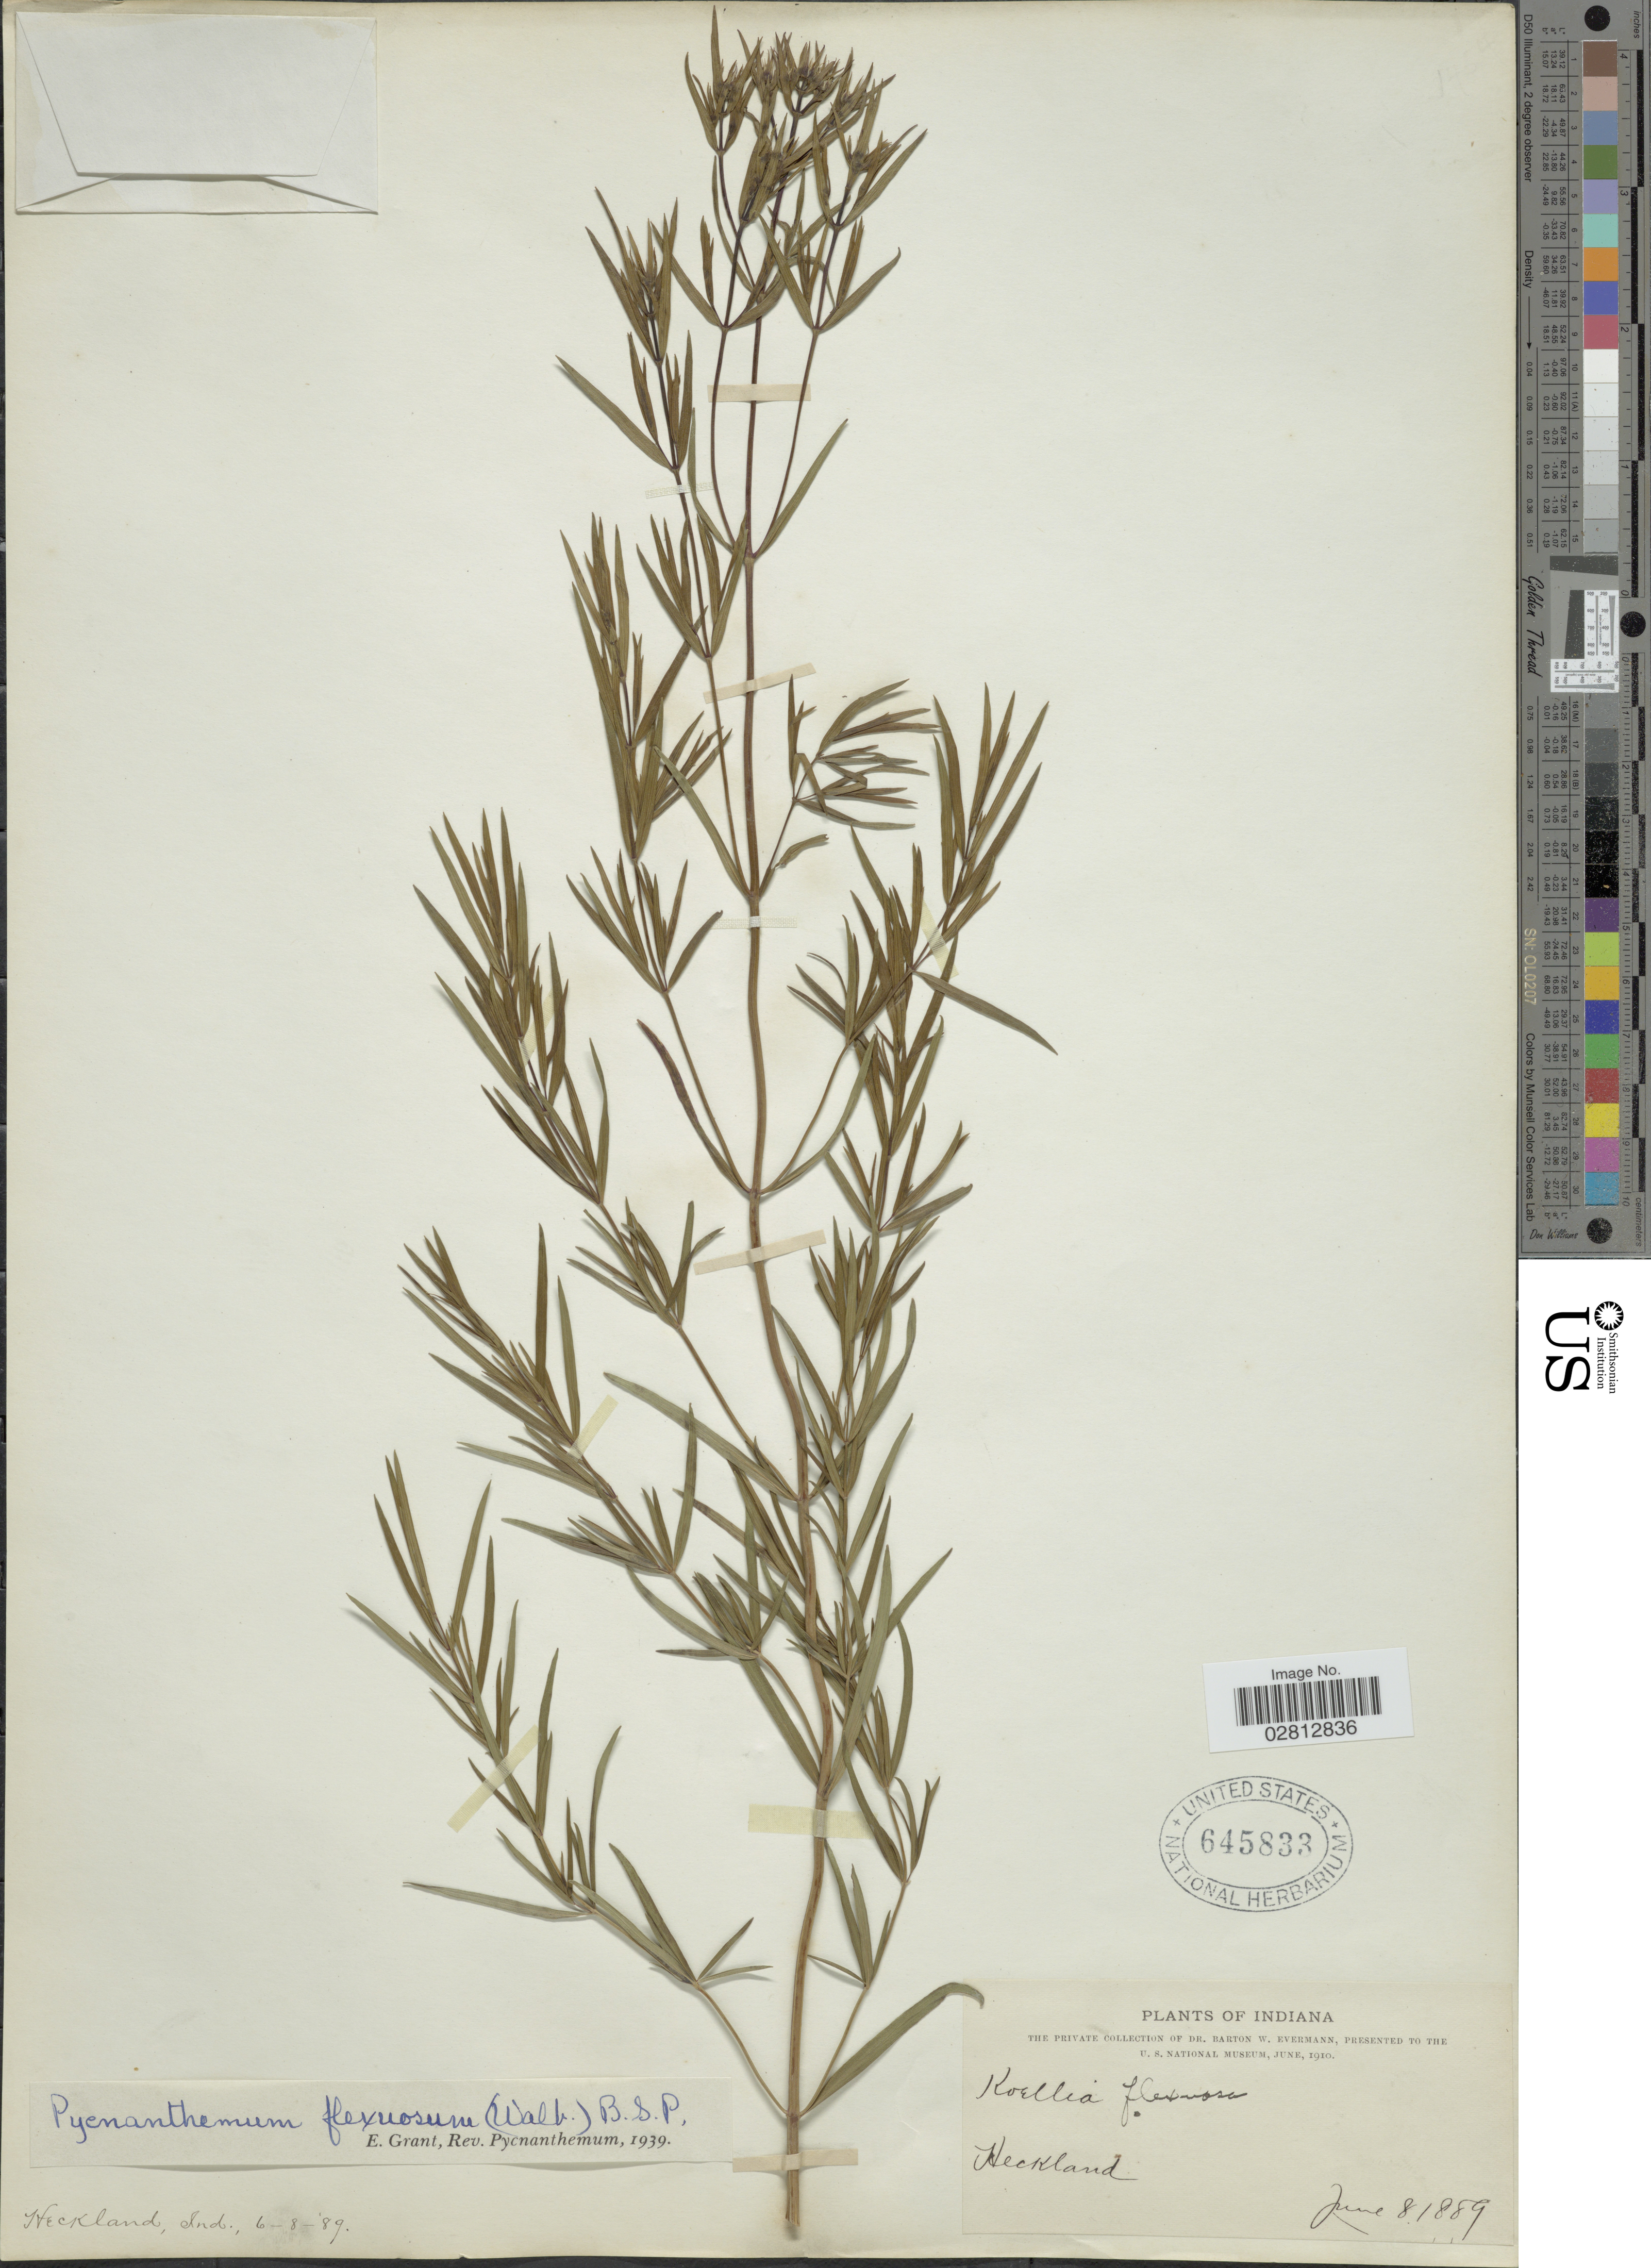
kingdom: Plantae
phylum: Tracheophyta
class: Magnoliopsida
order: Lamiales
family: Lamiaceae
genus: Pycnanthemum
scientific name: Pycnanthemum tenuifolium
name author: Schrad.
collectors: B. W. Evermann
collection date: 1889-06-08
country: United States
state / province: Indiana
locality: Heckland.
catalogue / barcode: US 645833